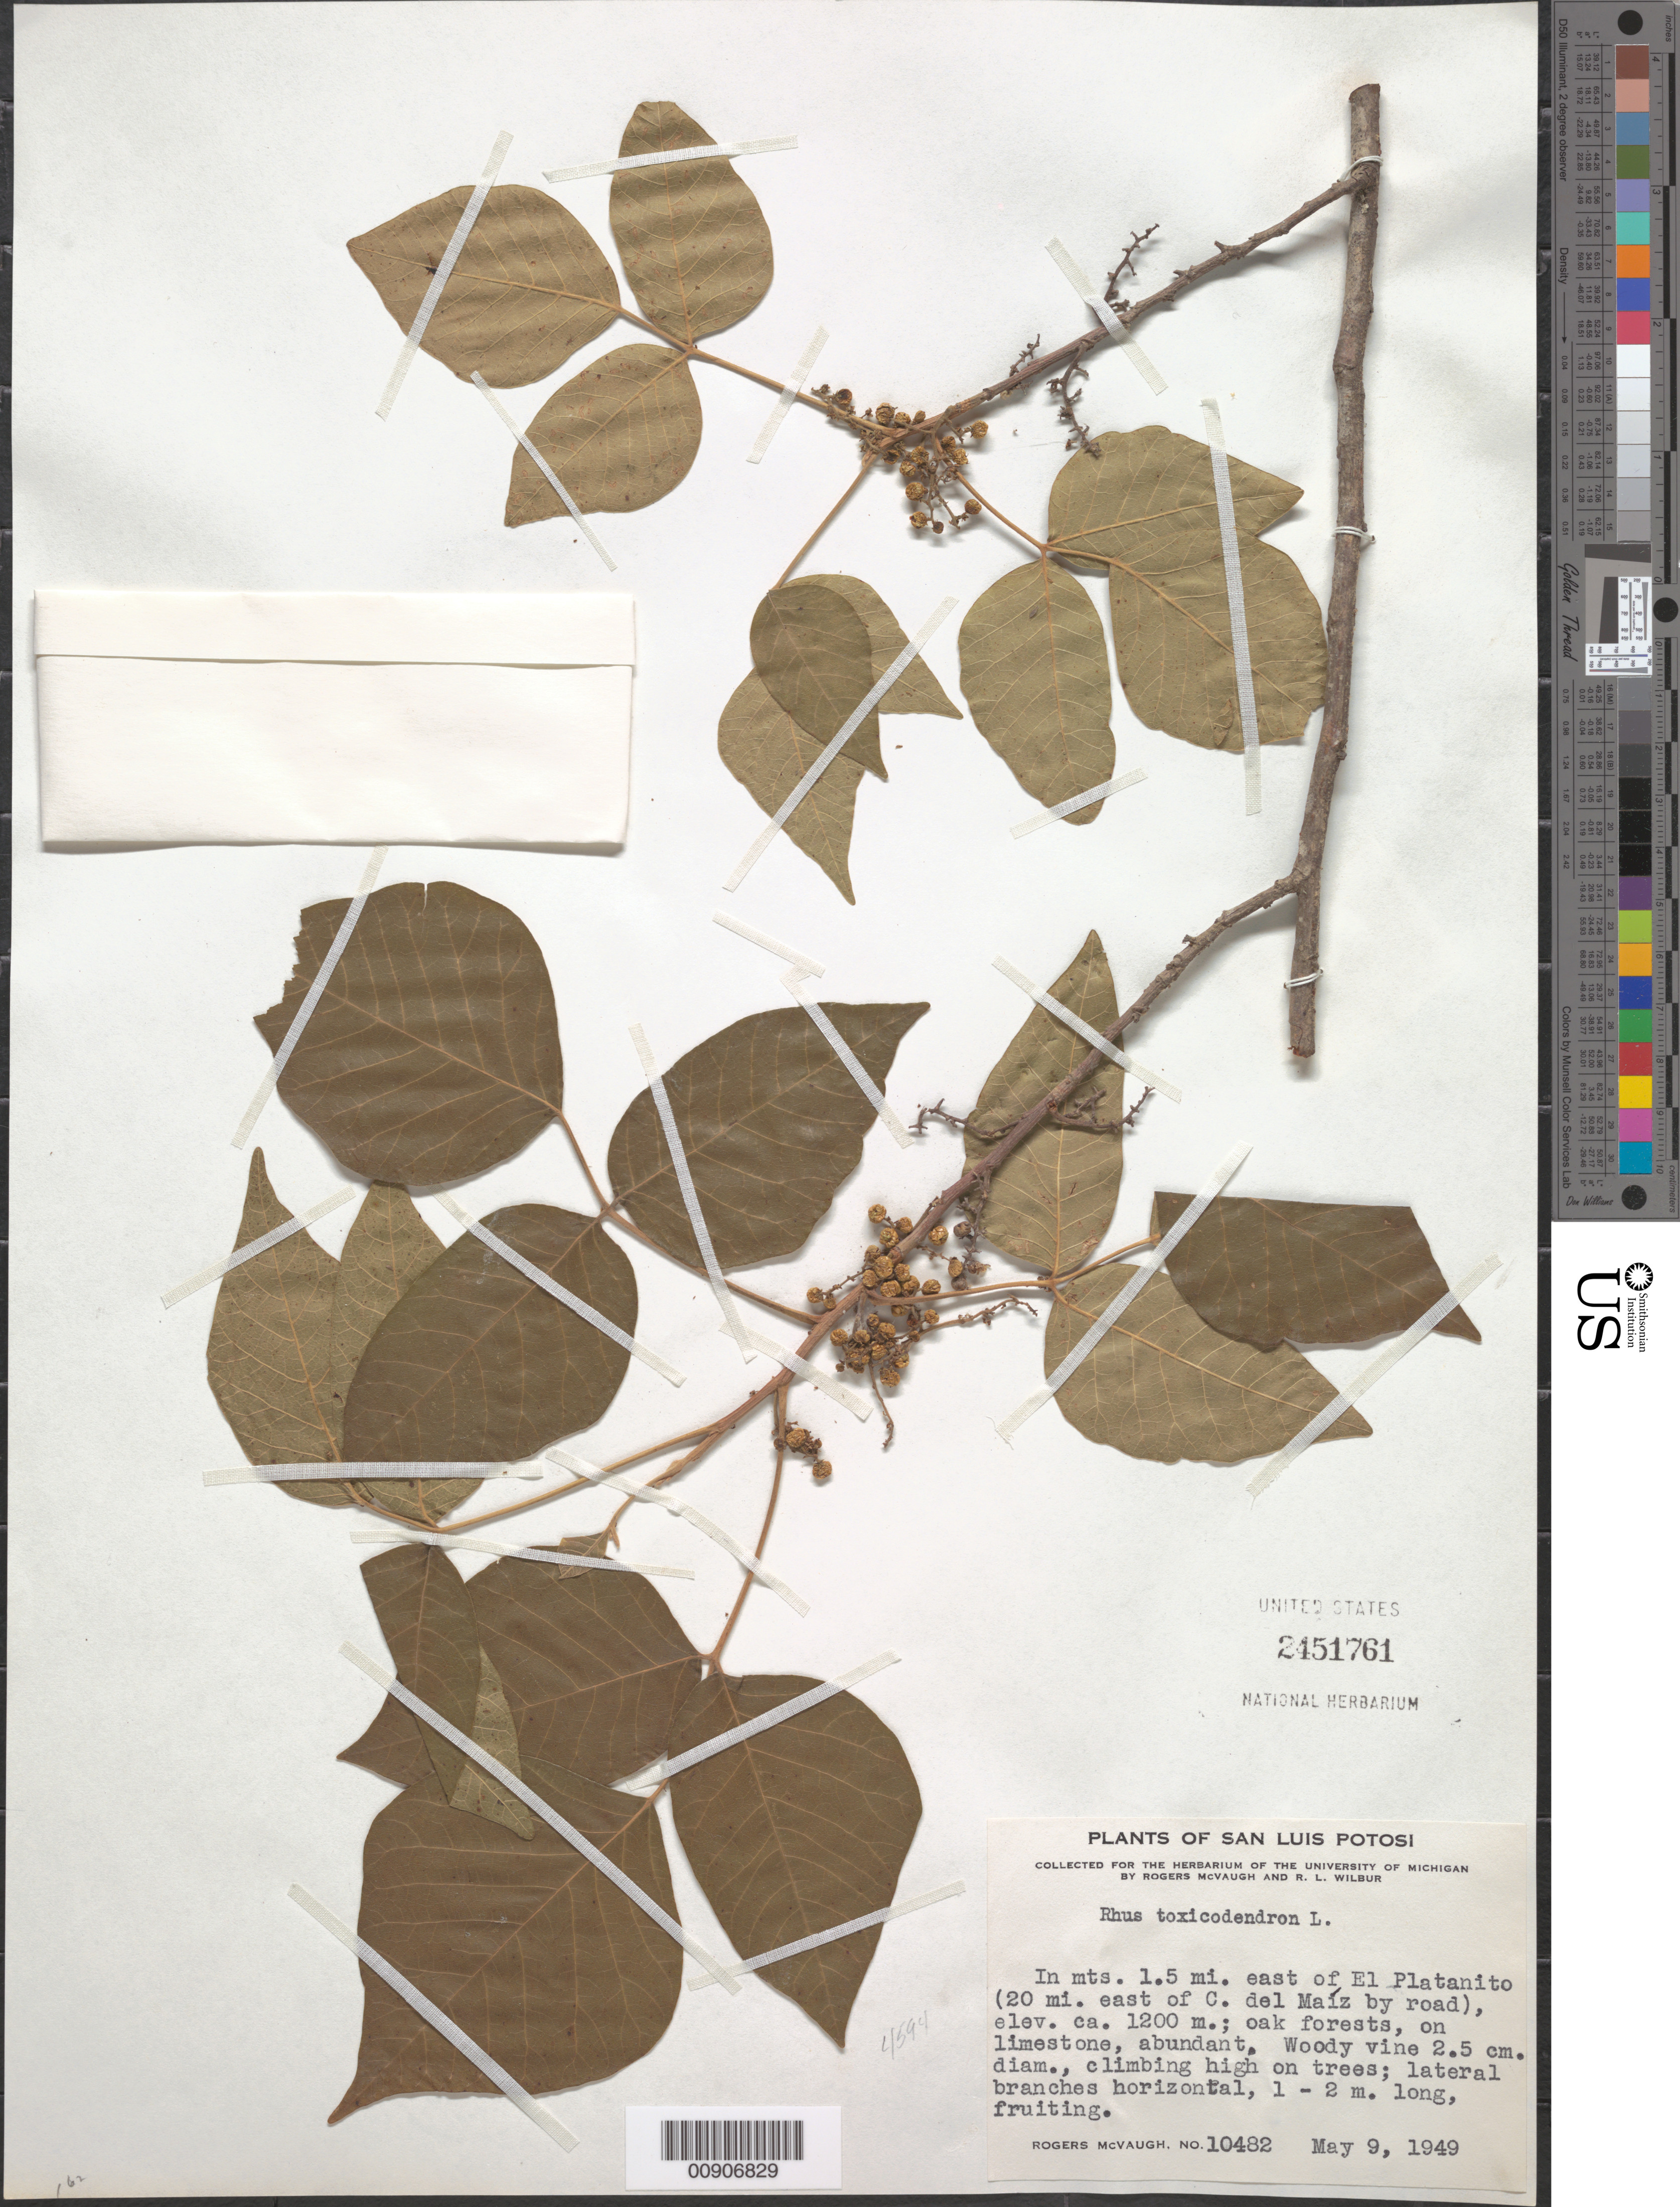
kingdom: Plantae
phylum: Tracheophyta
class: Magnoliopsida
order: Sapindales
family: Anacardiaceae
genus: Toxicodendron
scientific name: Toxicodendron radicans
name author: (L.) Kuntze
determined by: Mitchell, John D.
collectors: R. McVaugh & R. L. Wilbur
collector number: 10482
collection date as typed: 09 May 1949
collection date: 1949-05-09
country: Mexico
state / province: San Luis Potosí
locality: San Luis Potosí: In mts. 1.5 mi. east of El Platanito (20 mi. east of C. del Maíz by road).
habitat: Oak forests, on limestone. Vine climbing high on trees.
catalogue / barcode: US 2451761